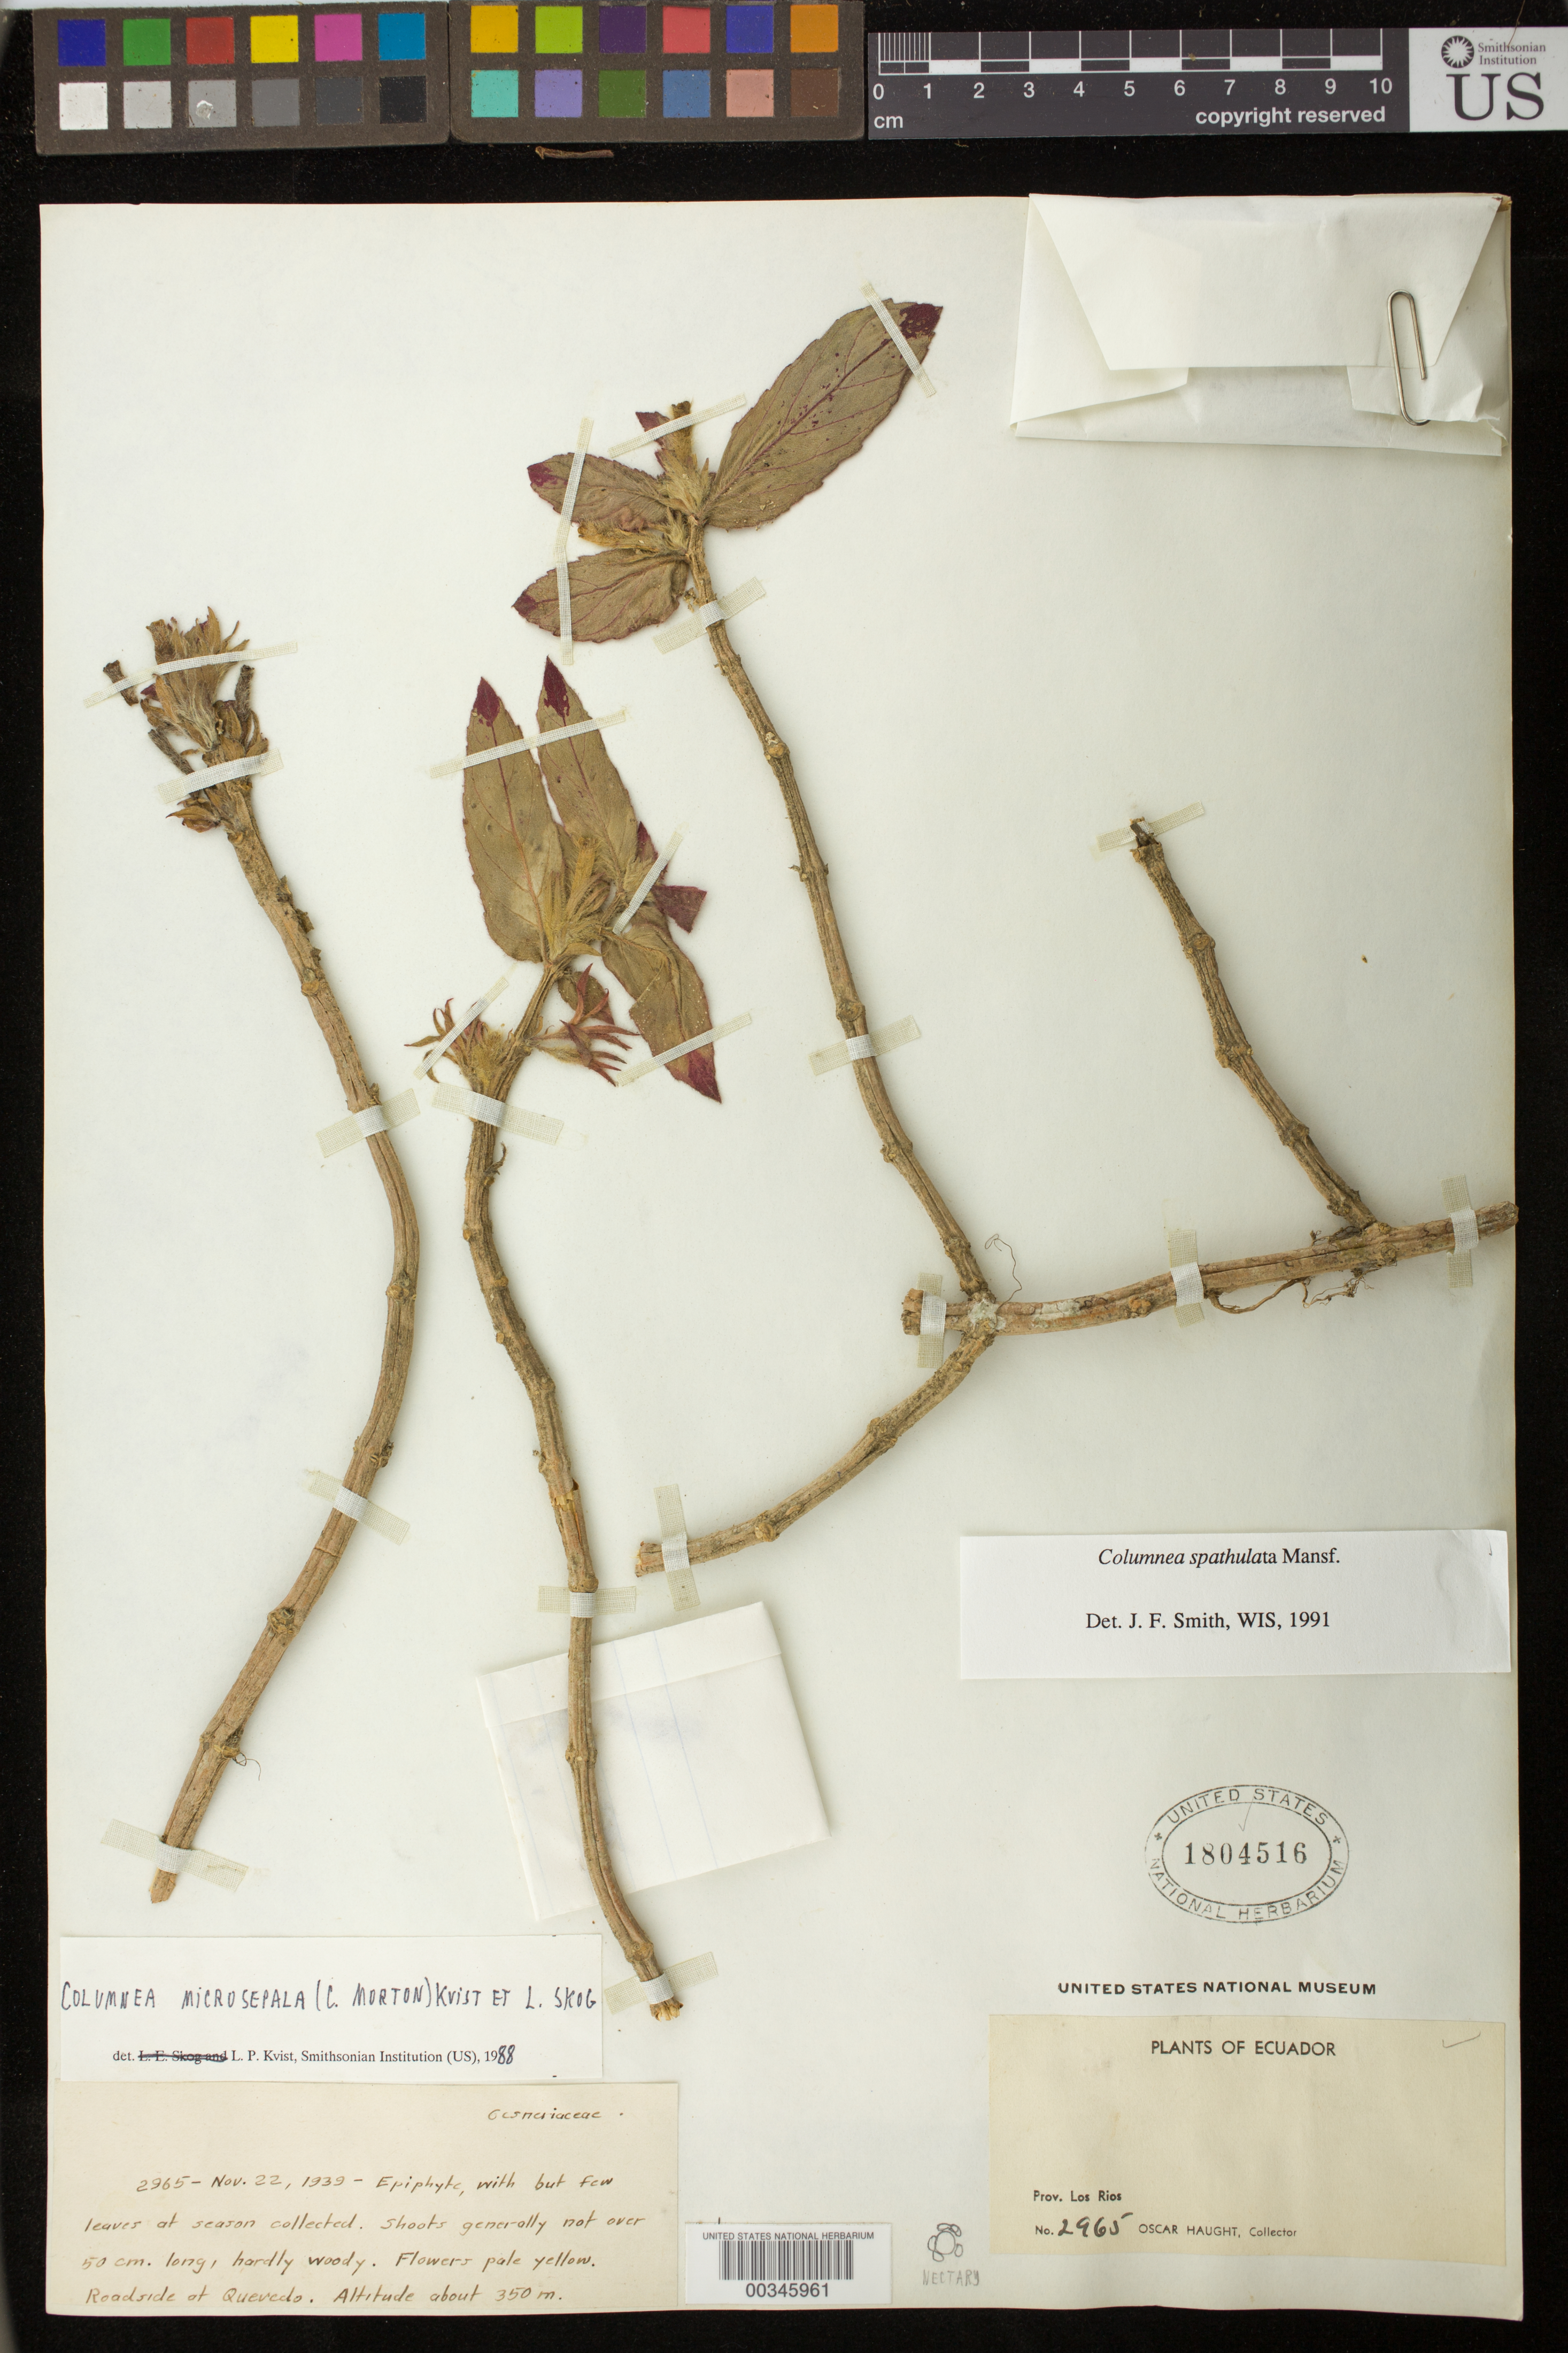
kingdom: Plantae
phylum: Tracheophyta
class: Magnoliopsida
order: Lamiales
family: Gesneriaceae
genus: Columnea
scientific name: Columnea spathulata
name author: Mansf.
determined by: Smith, J. F.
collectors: O. L. Haught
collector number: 2965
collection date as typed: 22 Nov 1939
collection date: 1939-11-22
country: Ecuador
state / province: Los Ríos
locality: Quevedo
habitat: Roadside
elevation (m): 350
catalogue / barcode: US 1804516